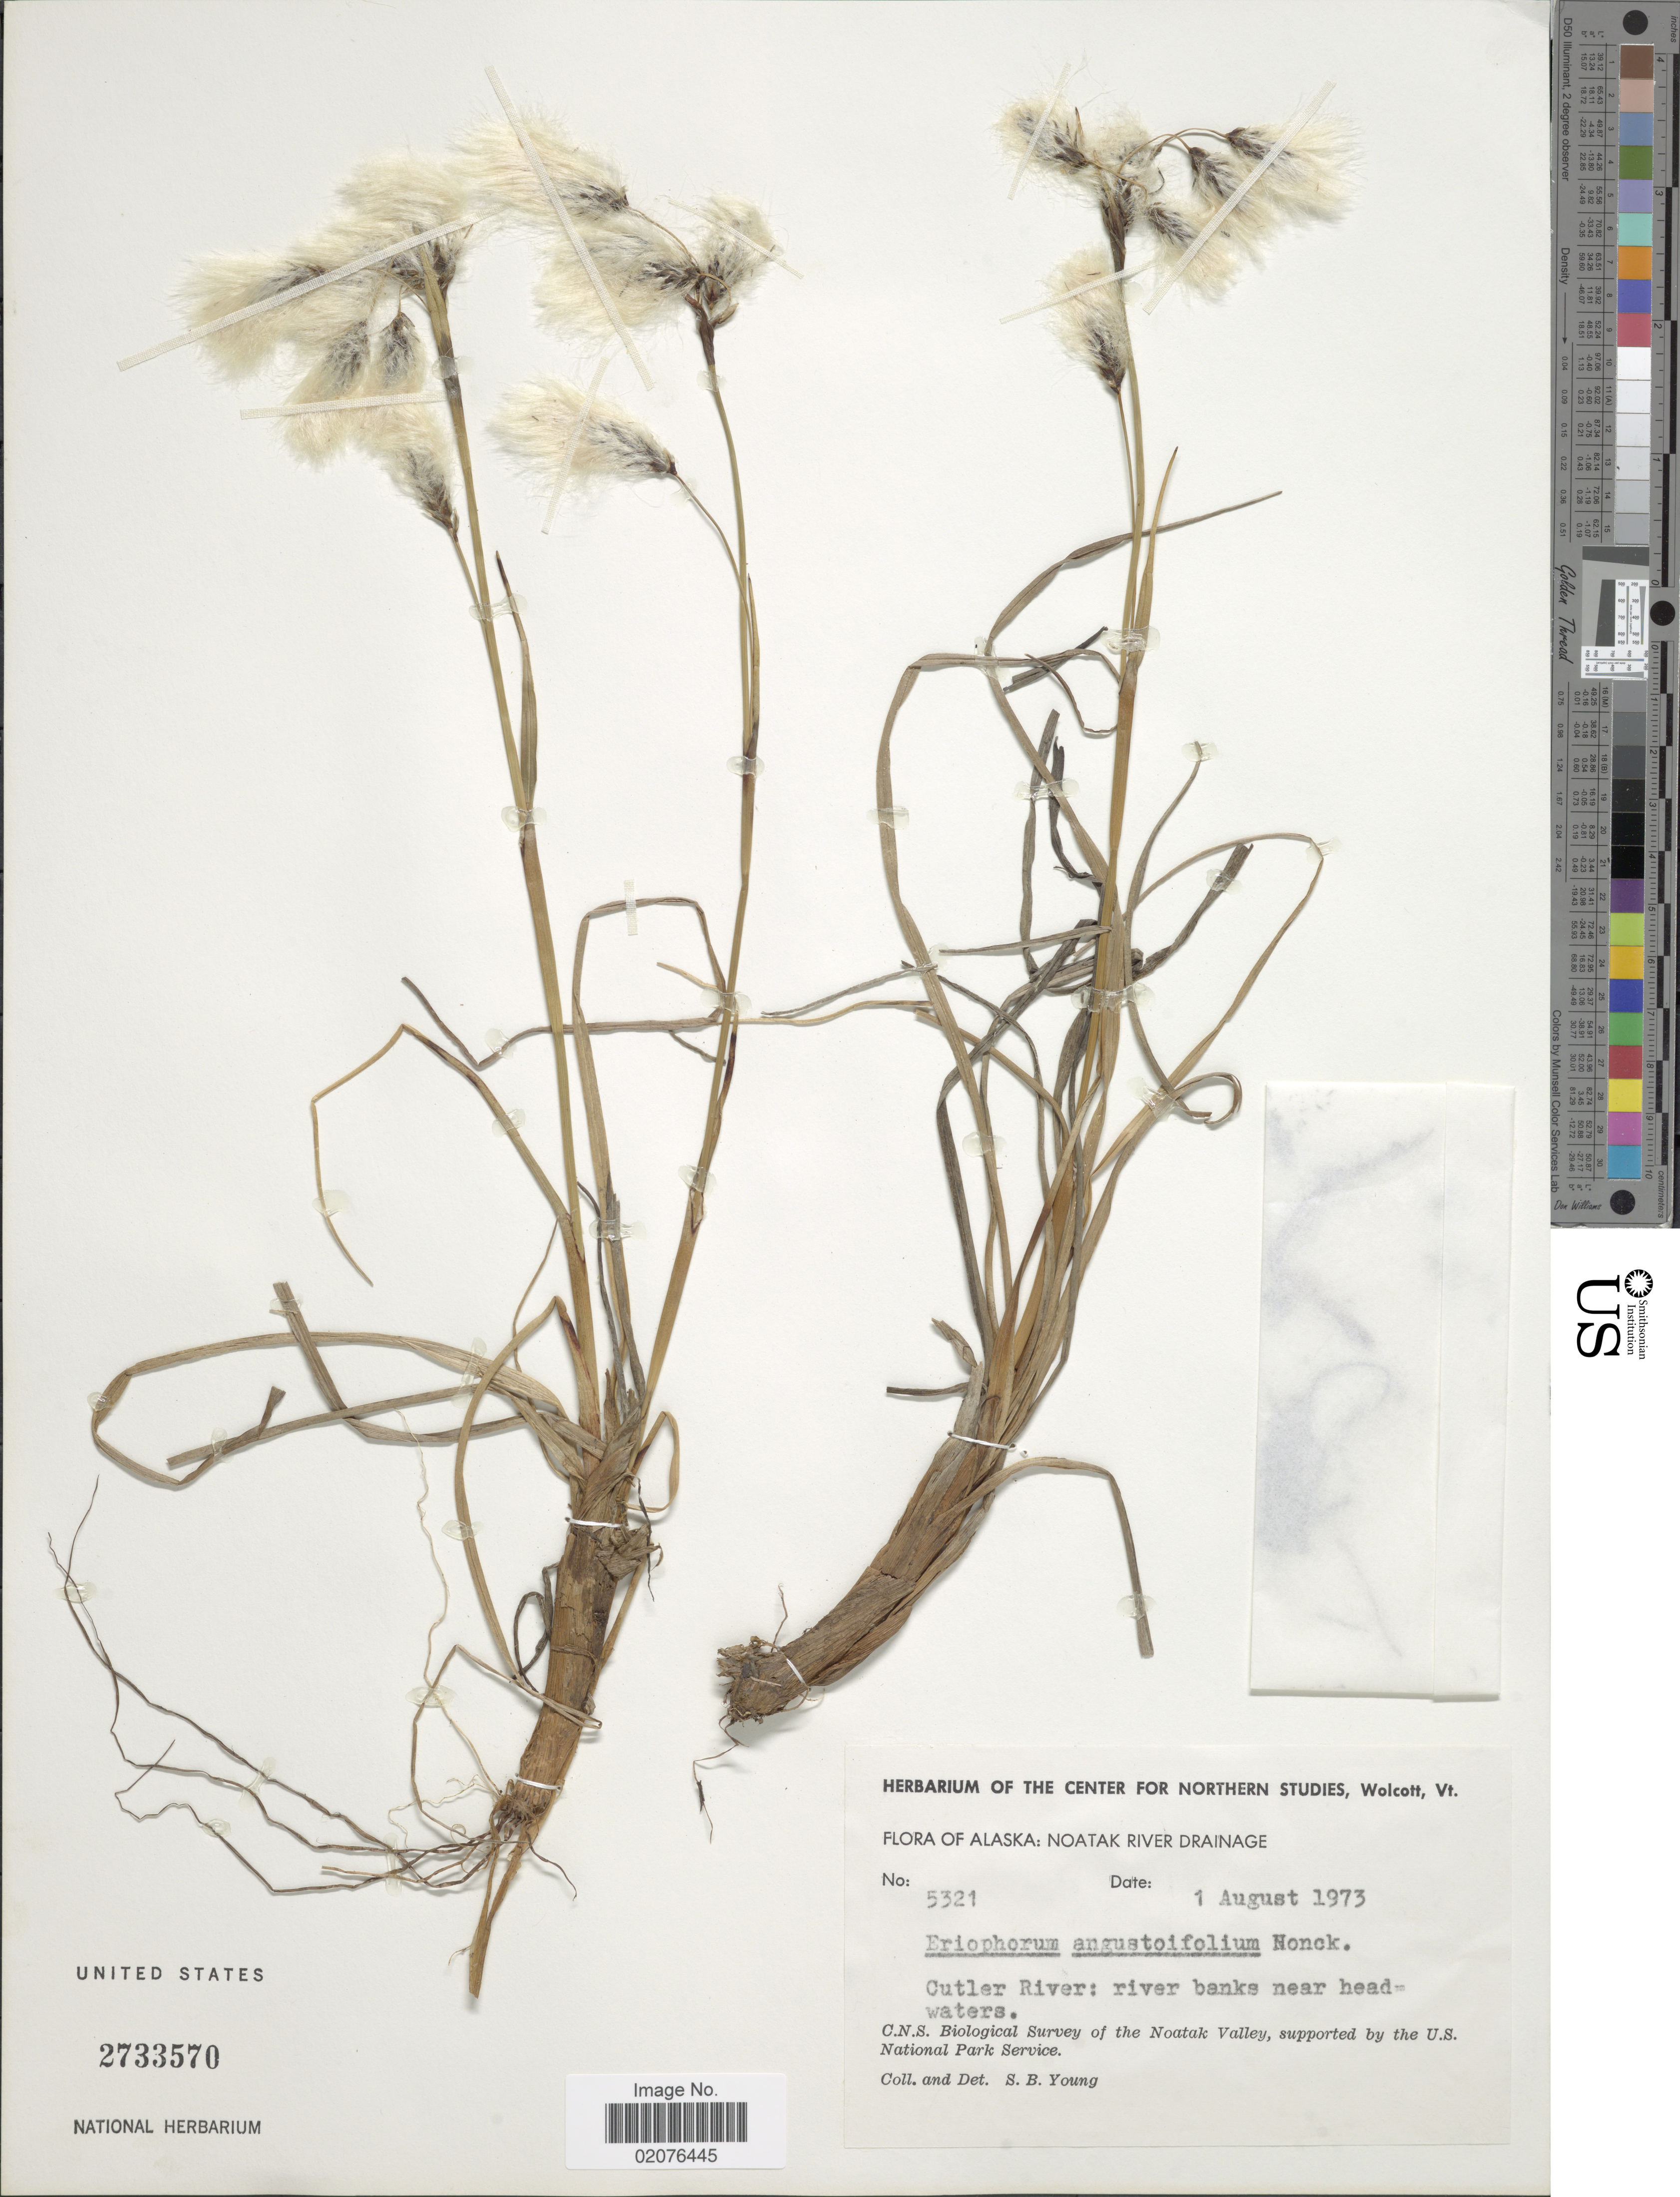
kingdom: Plantae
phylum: Tracheophyta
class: Liliopsida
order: Poales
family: Cyperaceae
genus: Eriophorum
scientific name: Eriophorum angustifolium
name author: Honck.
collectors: S. Young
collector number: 5321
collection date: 1973-08-01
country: United States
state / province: Alaska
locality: Noatak River Drainage, Cutler River: River abnks near headwaters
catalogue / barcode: US 2733570